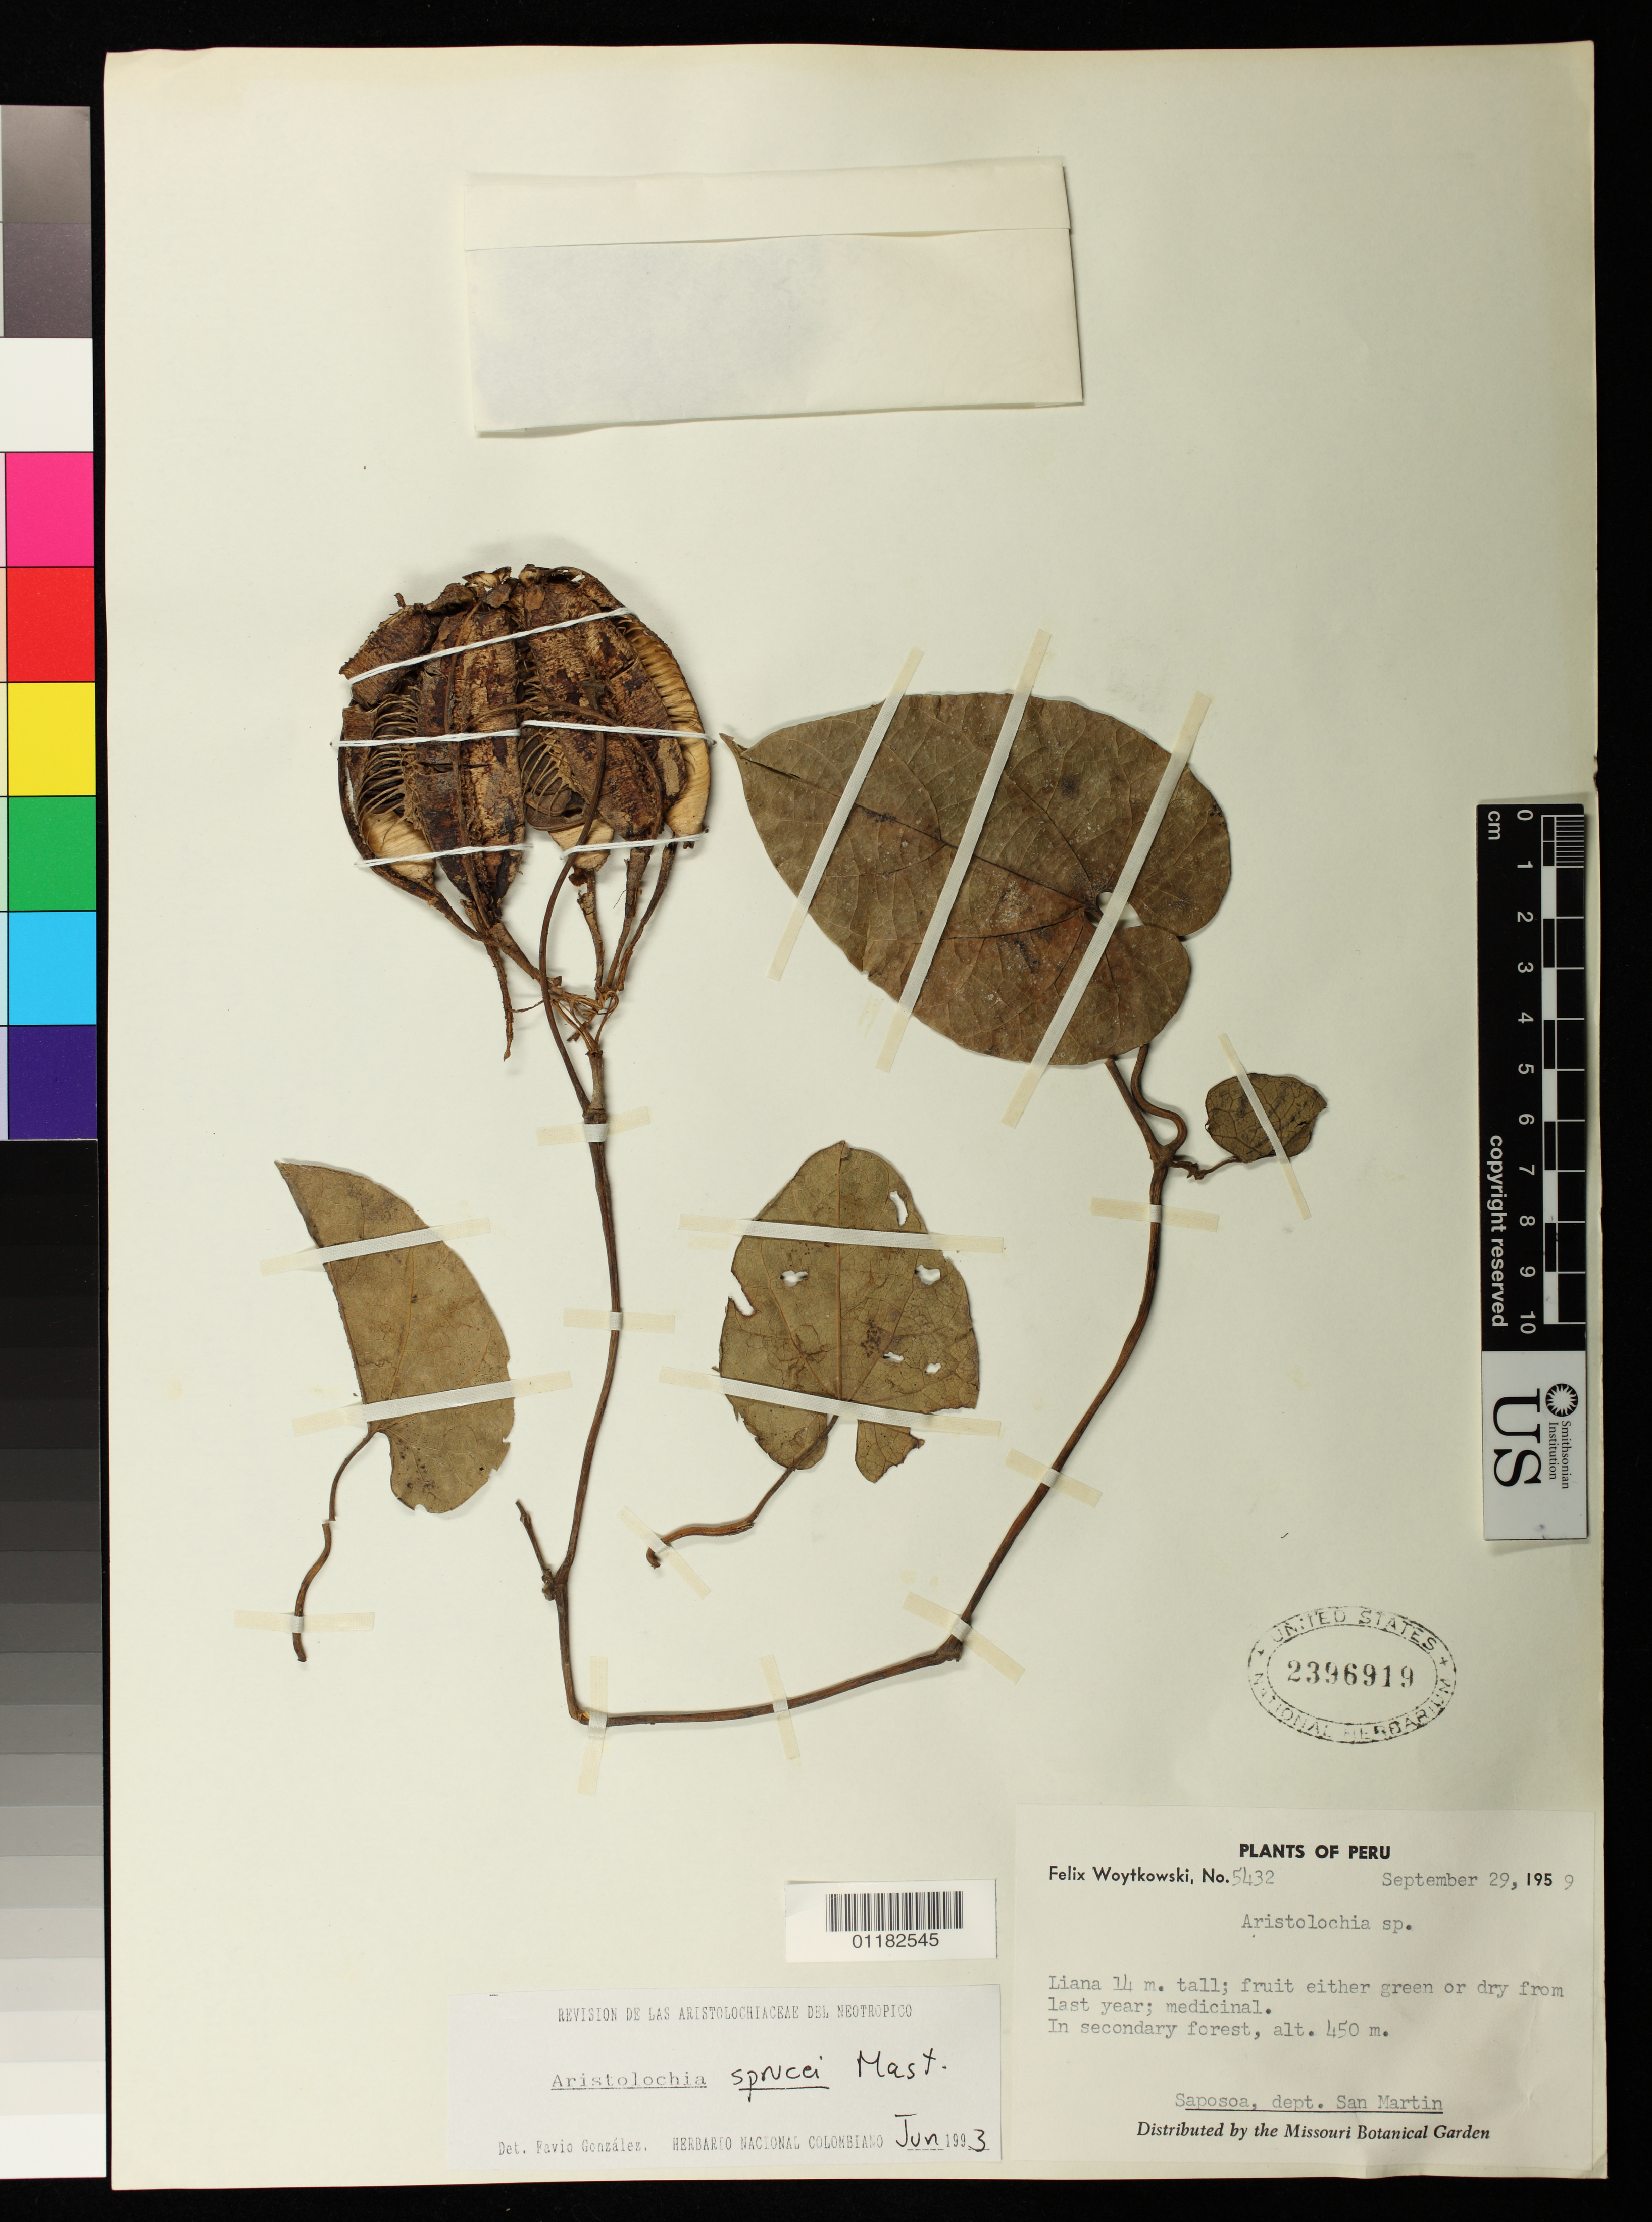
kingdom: Plantae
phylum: Tracheophyta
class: Magnoliopsida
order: Piperales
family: Aristolochiaceae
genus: Aristolochia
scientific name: Aristolochia sprucei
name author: Mast.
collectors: F. Woytkowski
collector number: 5432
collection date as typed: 29 Sep 1959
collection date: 1959-09-29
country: Peru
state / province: San Martín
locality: Saposoa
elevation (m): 450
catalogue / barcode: US 2396919